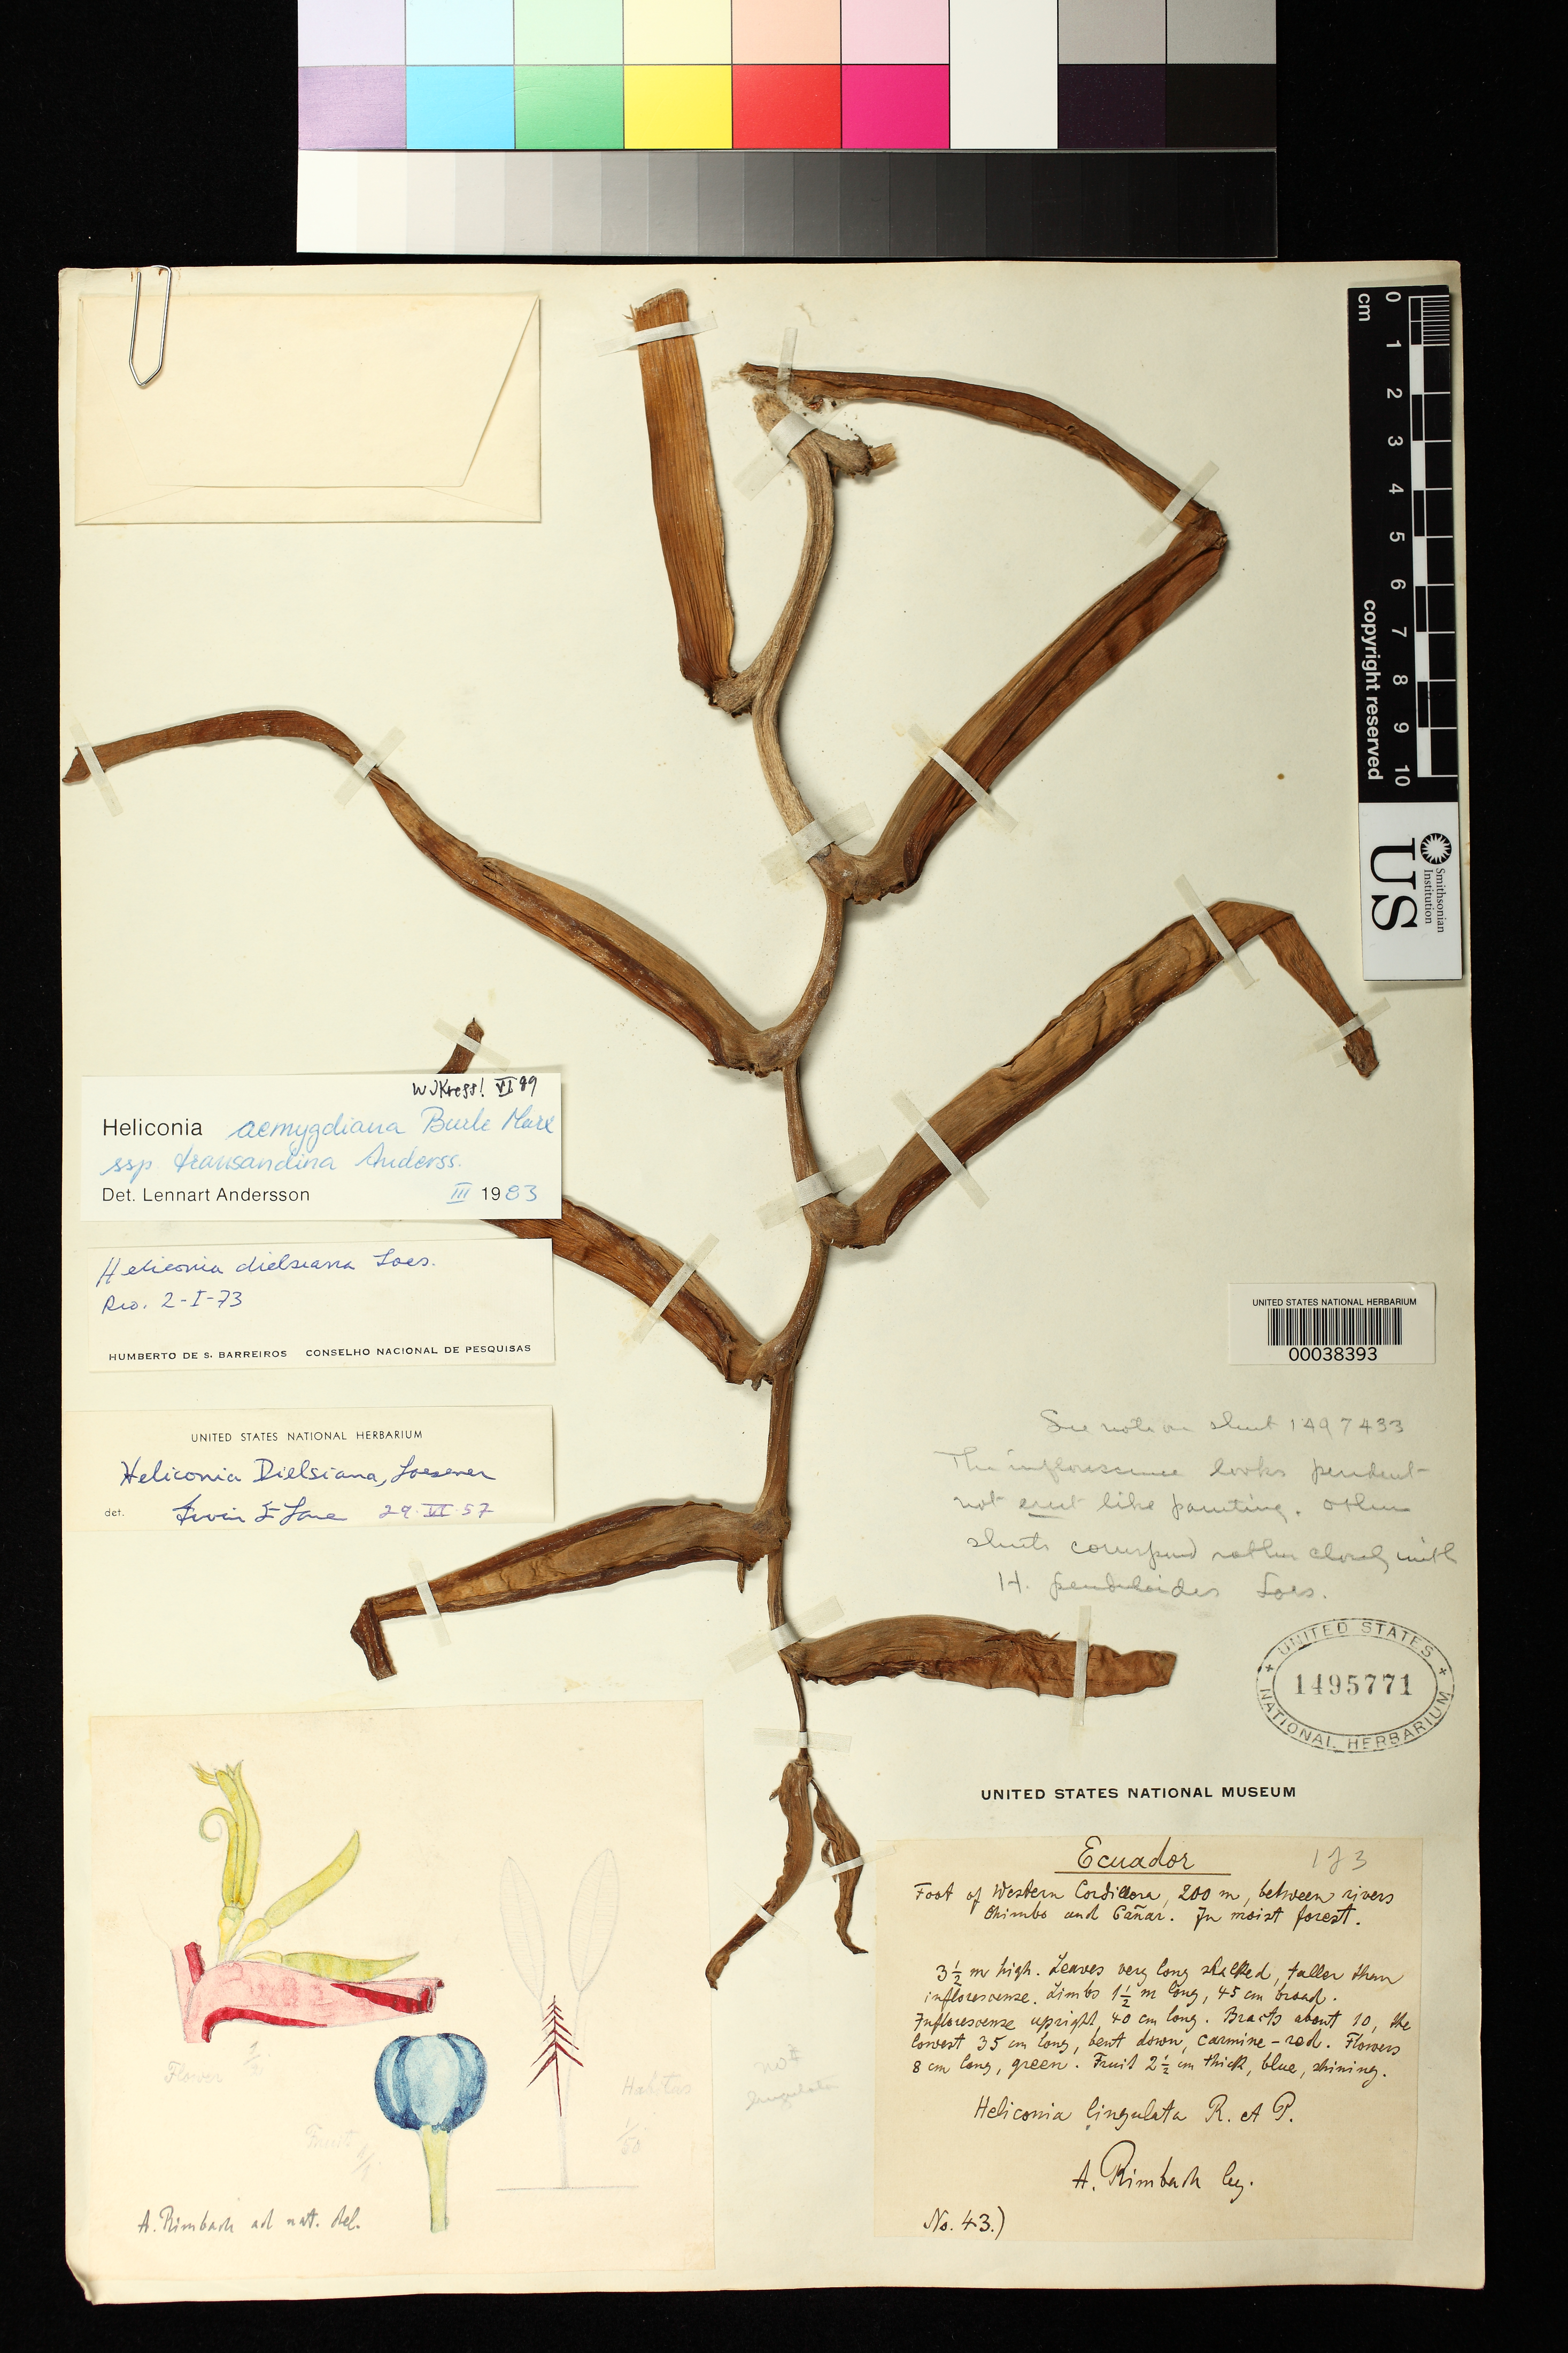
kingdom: Plantae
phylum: Tracheophyta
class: Liliopsida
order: Zingiberales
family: Heliconiaceae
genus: Heliconia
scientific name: Heliconia aemygdiana subsp. transandina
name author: L. Andersson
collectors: A. Rimbach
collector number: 43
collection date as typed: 1929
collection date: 1929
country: Ecuador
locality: Foot of western Cordillera, between Rivers Ohimbo and Canas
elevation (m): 200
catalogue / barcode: US 1495771